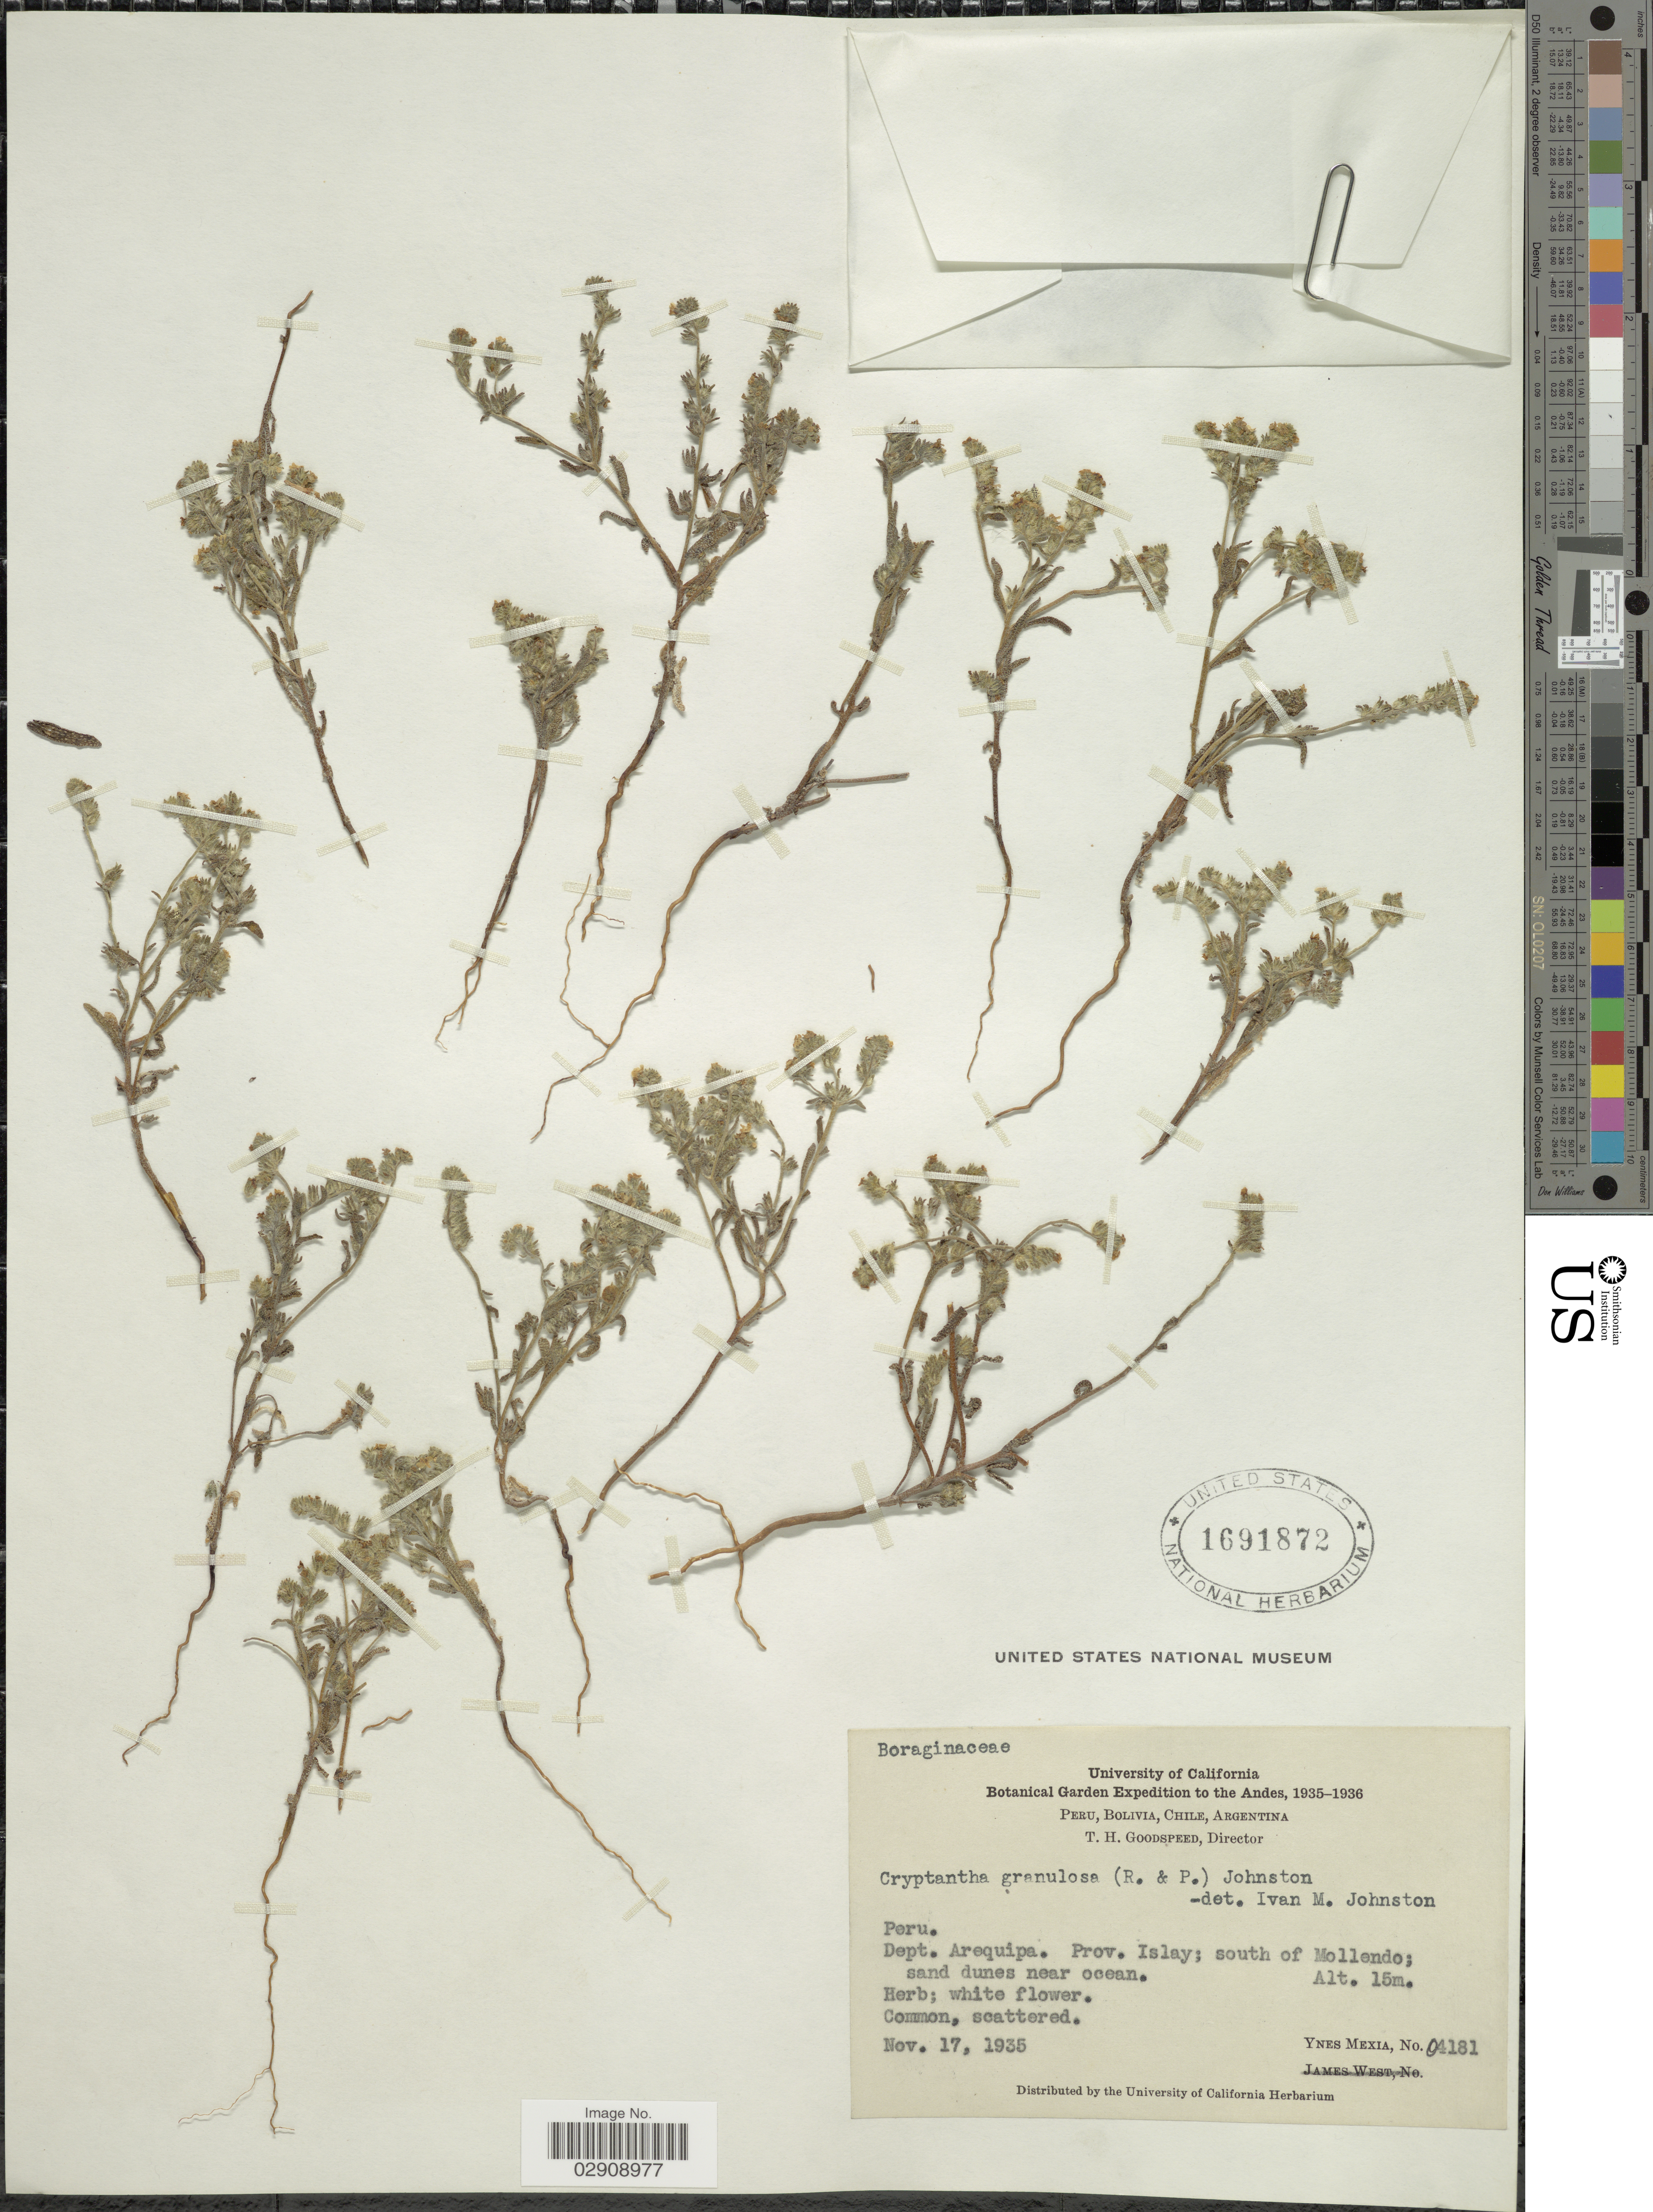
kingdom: Plantae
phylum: Tracheophyta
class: Magnoliopsida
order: Boraginales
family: Boraginaceae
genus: Cryptantha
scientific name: Cryptantha limensis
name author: (A. DC.) I.M. Johnst.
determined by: Moroni, Pablo, (SI), Instituto de Botanica Darwinion (ARGENTINA)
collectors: Y. Mexia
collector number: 04181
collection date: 1935-11-17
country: Peru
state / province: Arequipa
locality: Peru. Dept. Arequipa. Prov. Islay; south of Mollendo; sand dunes near ocean. The Andes.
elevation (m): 15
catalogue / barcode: US 1691872